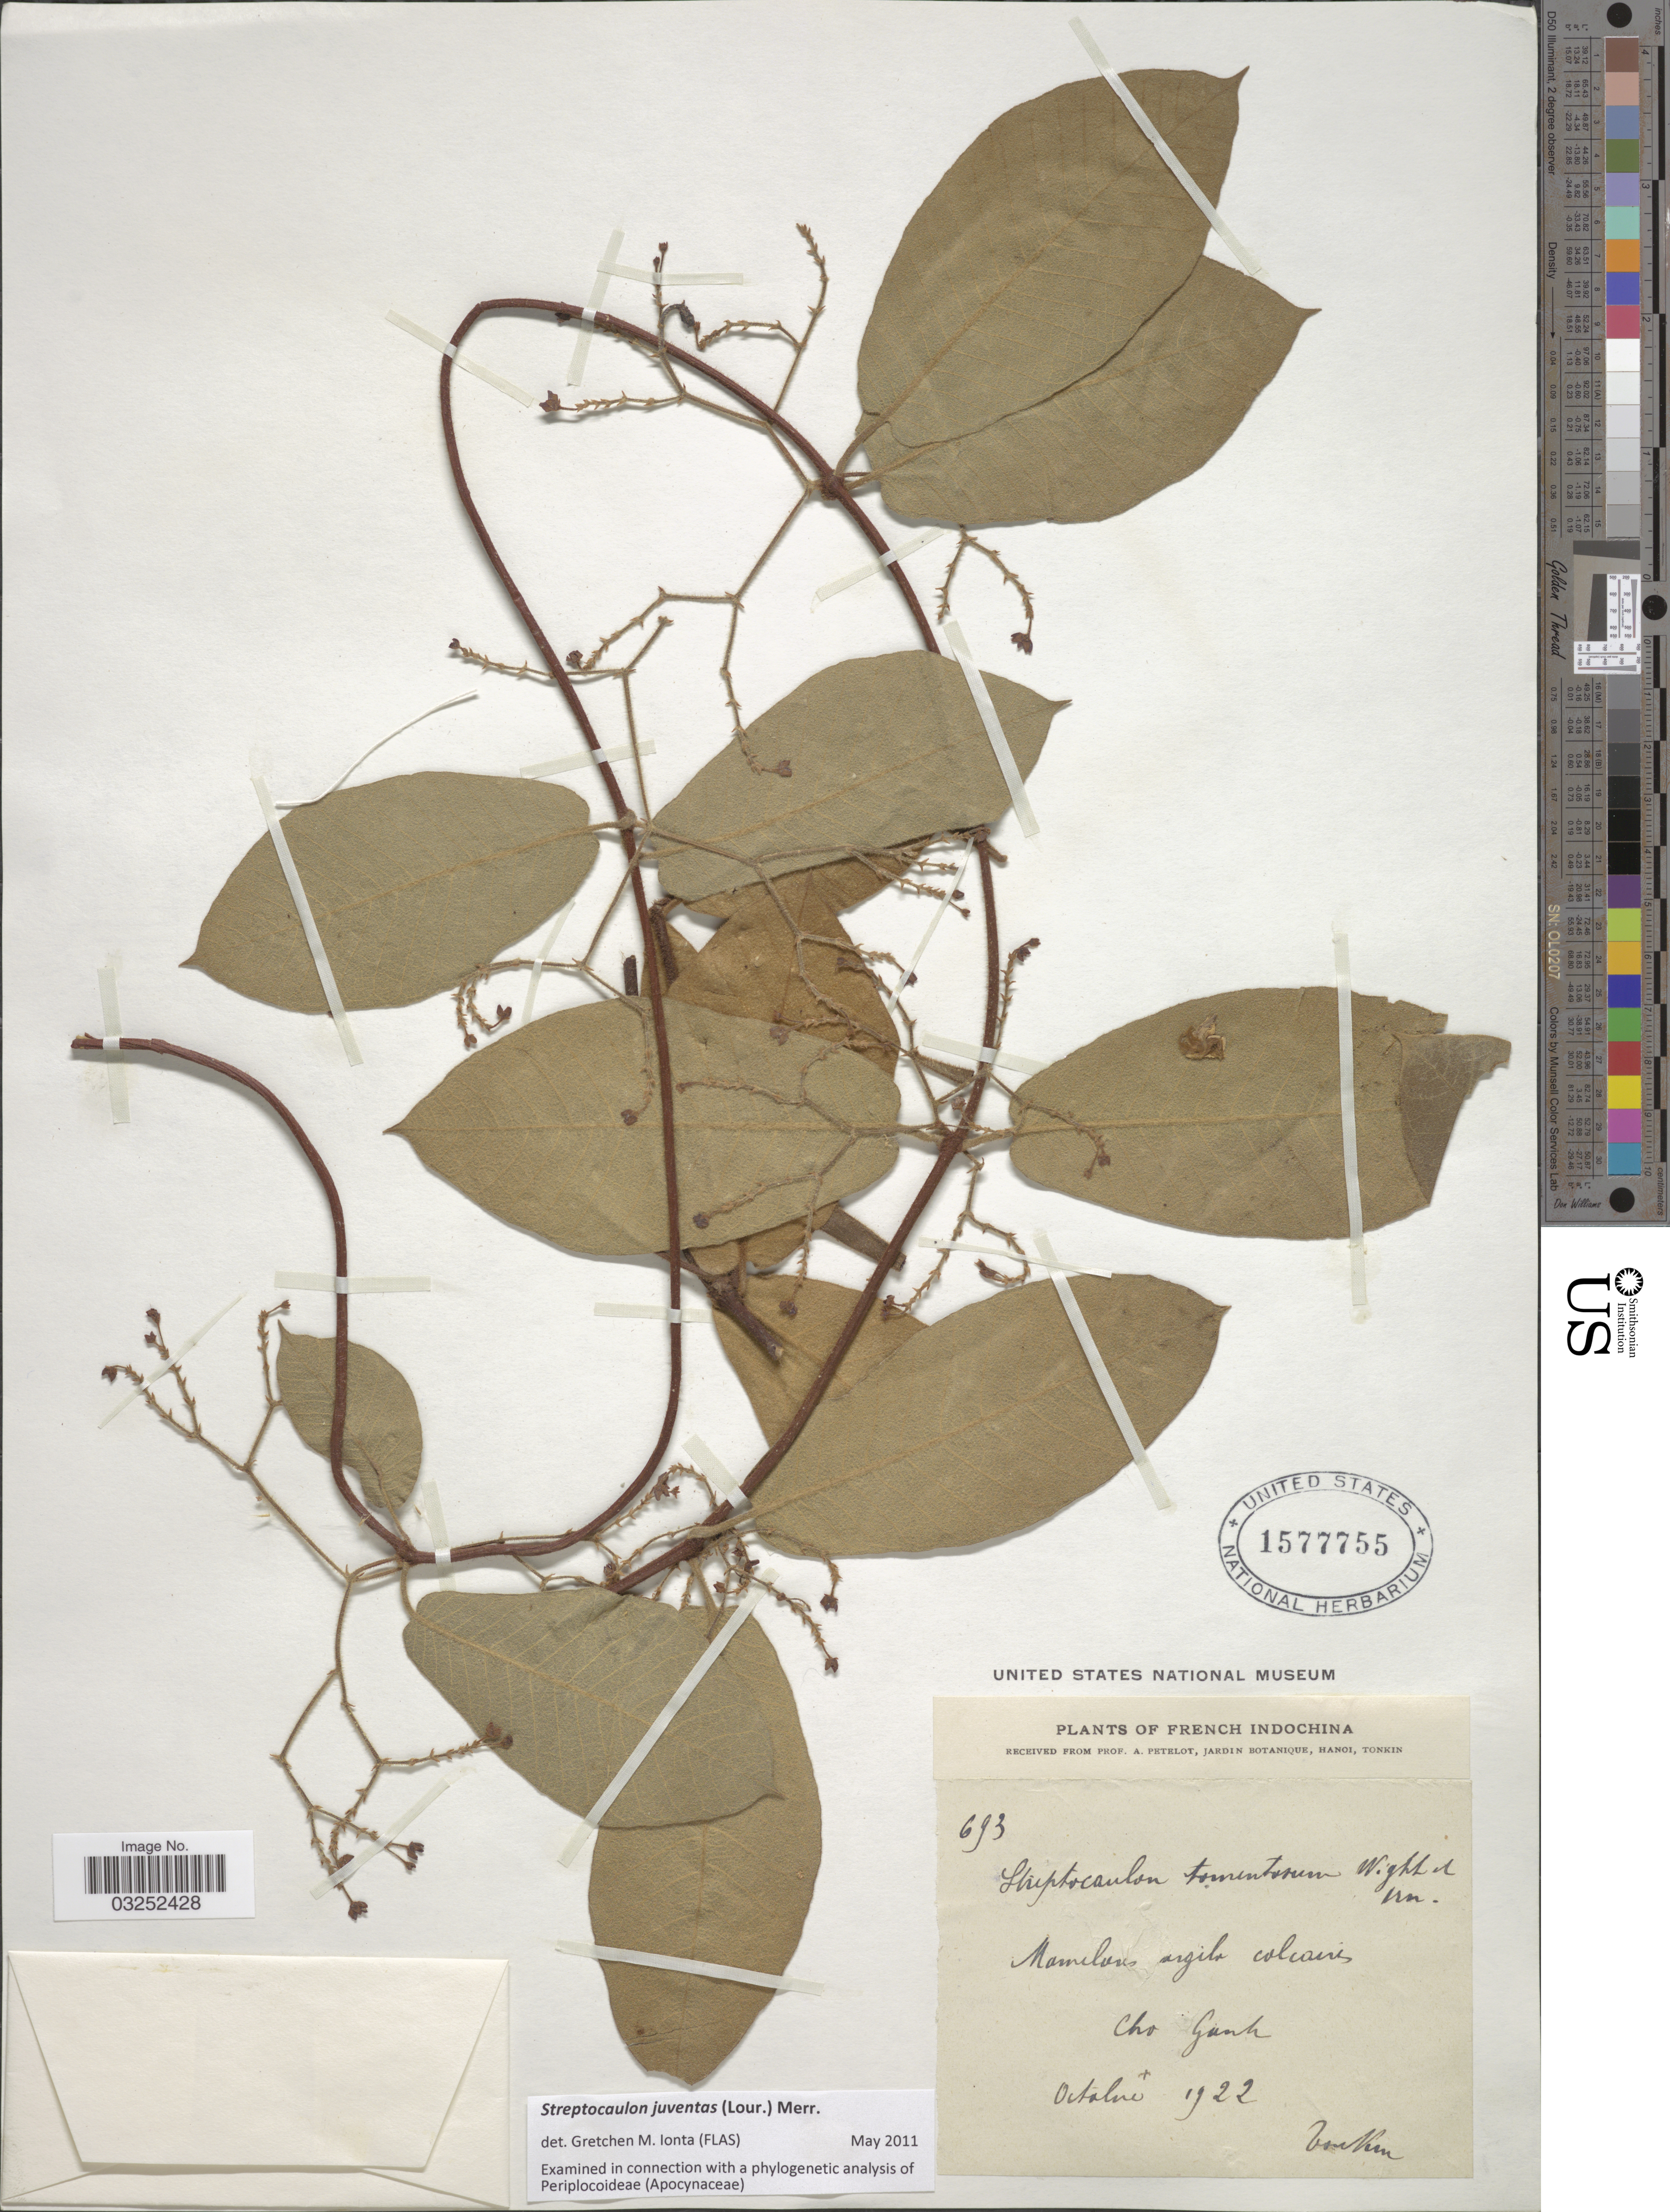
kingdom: Plantae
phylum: Tracheophyta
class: Magnoliopsida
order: Gentianales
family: Apocynaceae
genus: Streptocaulon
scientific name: Streptocaulon juventas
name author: (Lour.) Merr.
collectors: P. A. Pételot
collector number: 693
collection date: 1922-10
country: Vietnam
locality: French Indochina. Cho Ganh.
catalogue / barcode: US 1577755